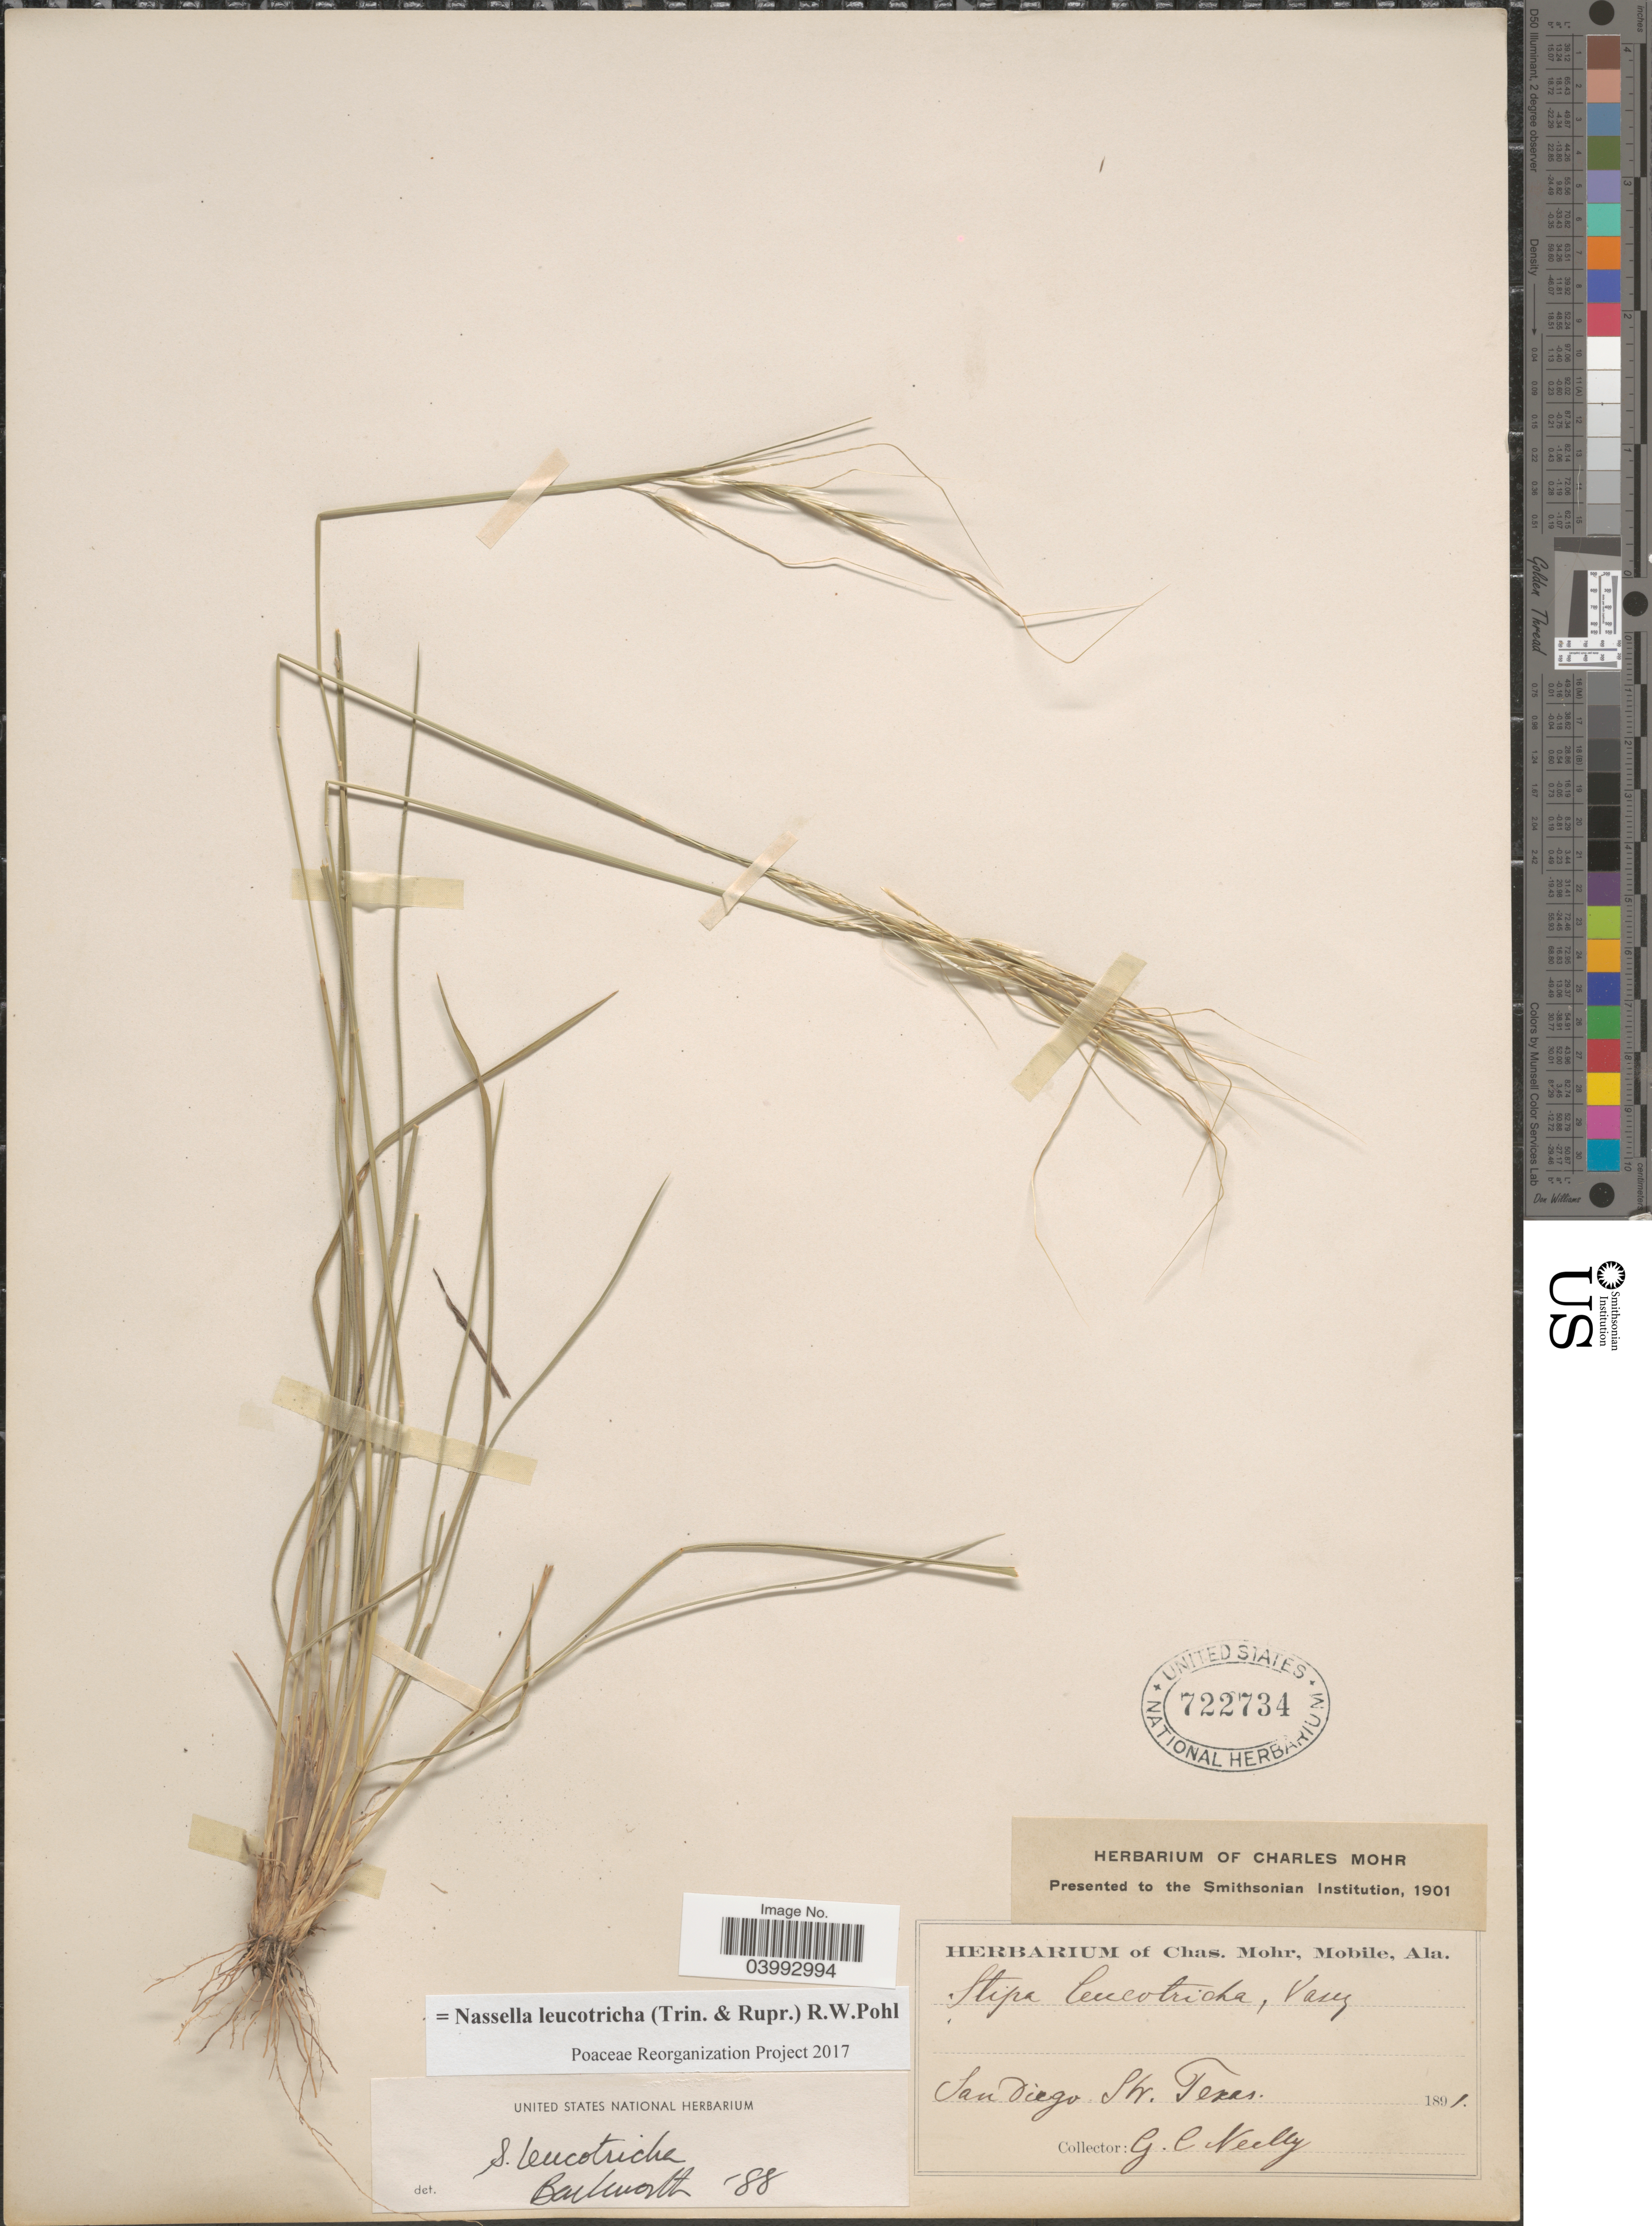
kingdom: Plantae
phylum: Tracheophyta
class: Liliopsida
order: Poales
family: Poaceae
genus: Nassella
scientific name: Nassella leucotricha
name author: (Trin. & Rupr.) R.W. Pohl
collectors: G. Neally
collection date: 1891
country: United States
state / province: Texas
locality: San Diego SW. Texas.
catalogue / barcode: US 722734